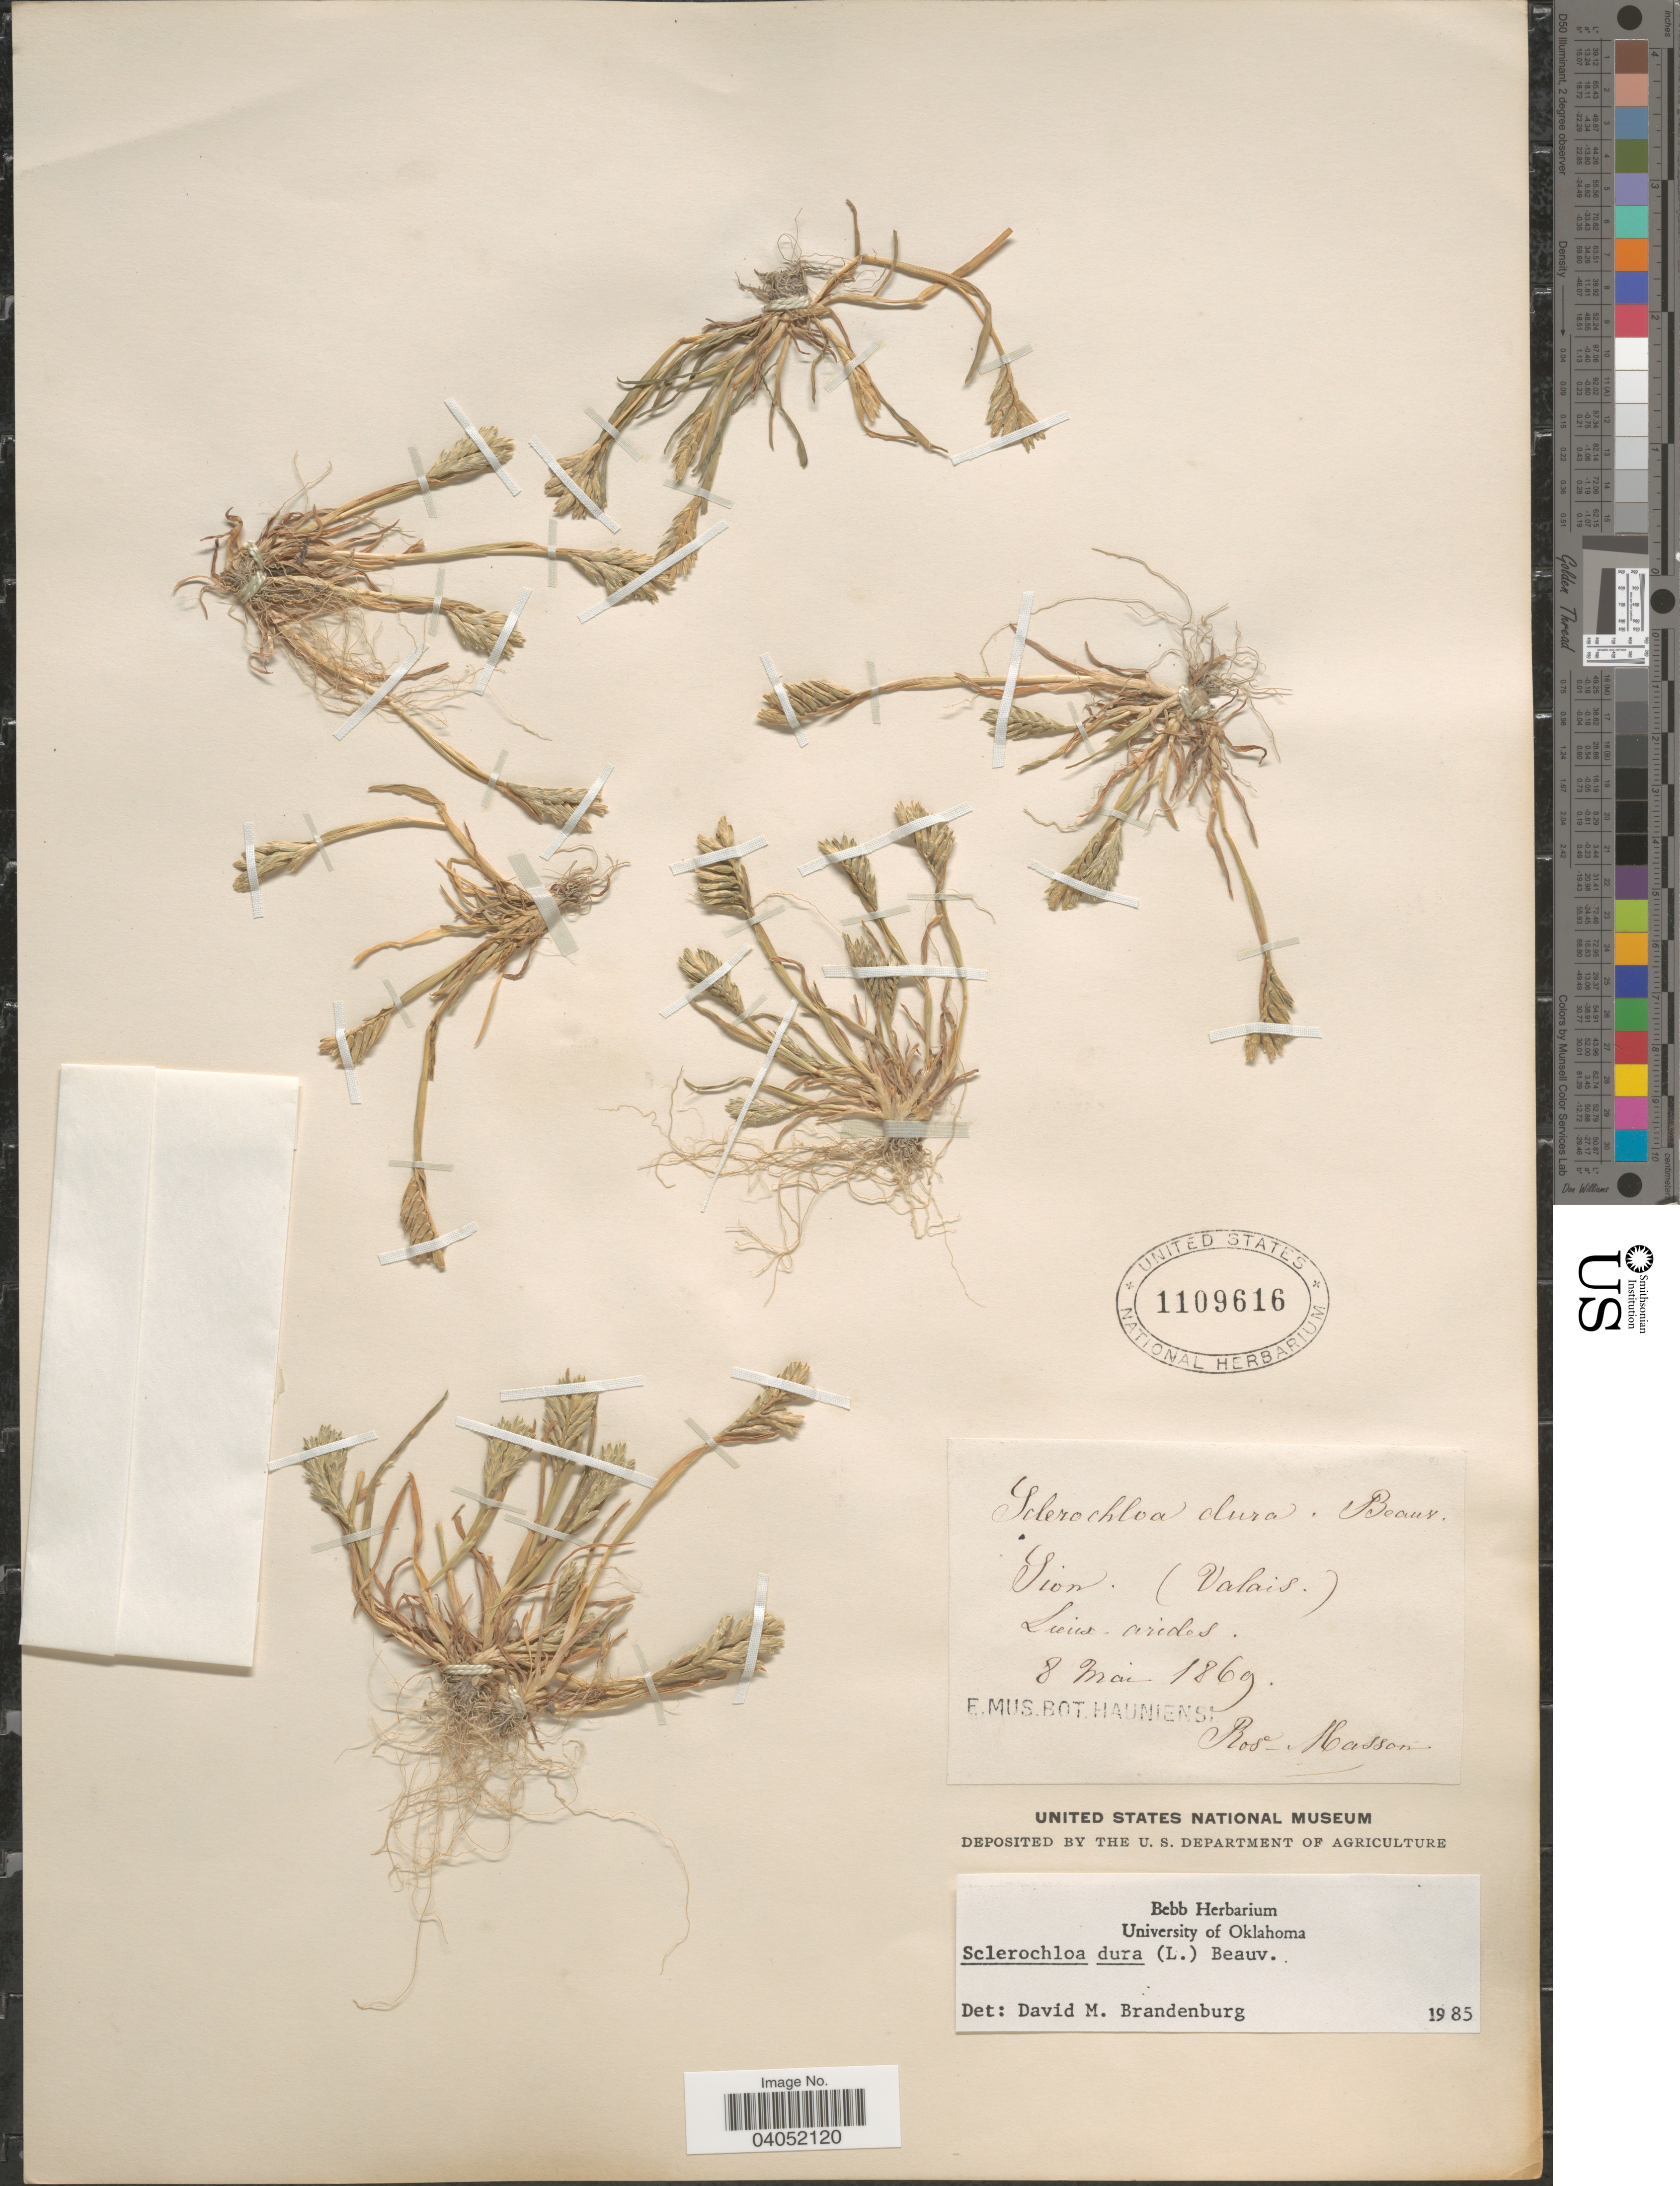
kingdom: Plantae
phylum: Tracheophyta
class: Liliopsida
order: Poales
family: Poaceae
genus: Sclerochloa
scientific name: Sclerochloa dura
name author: (L.) P. Beauv.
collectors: R. Masson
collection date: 1869-05-08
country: Switzerland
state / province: Valais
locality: Sion. Lieux-Arides.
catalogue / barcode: US 1109616